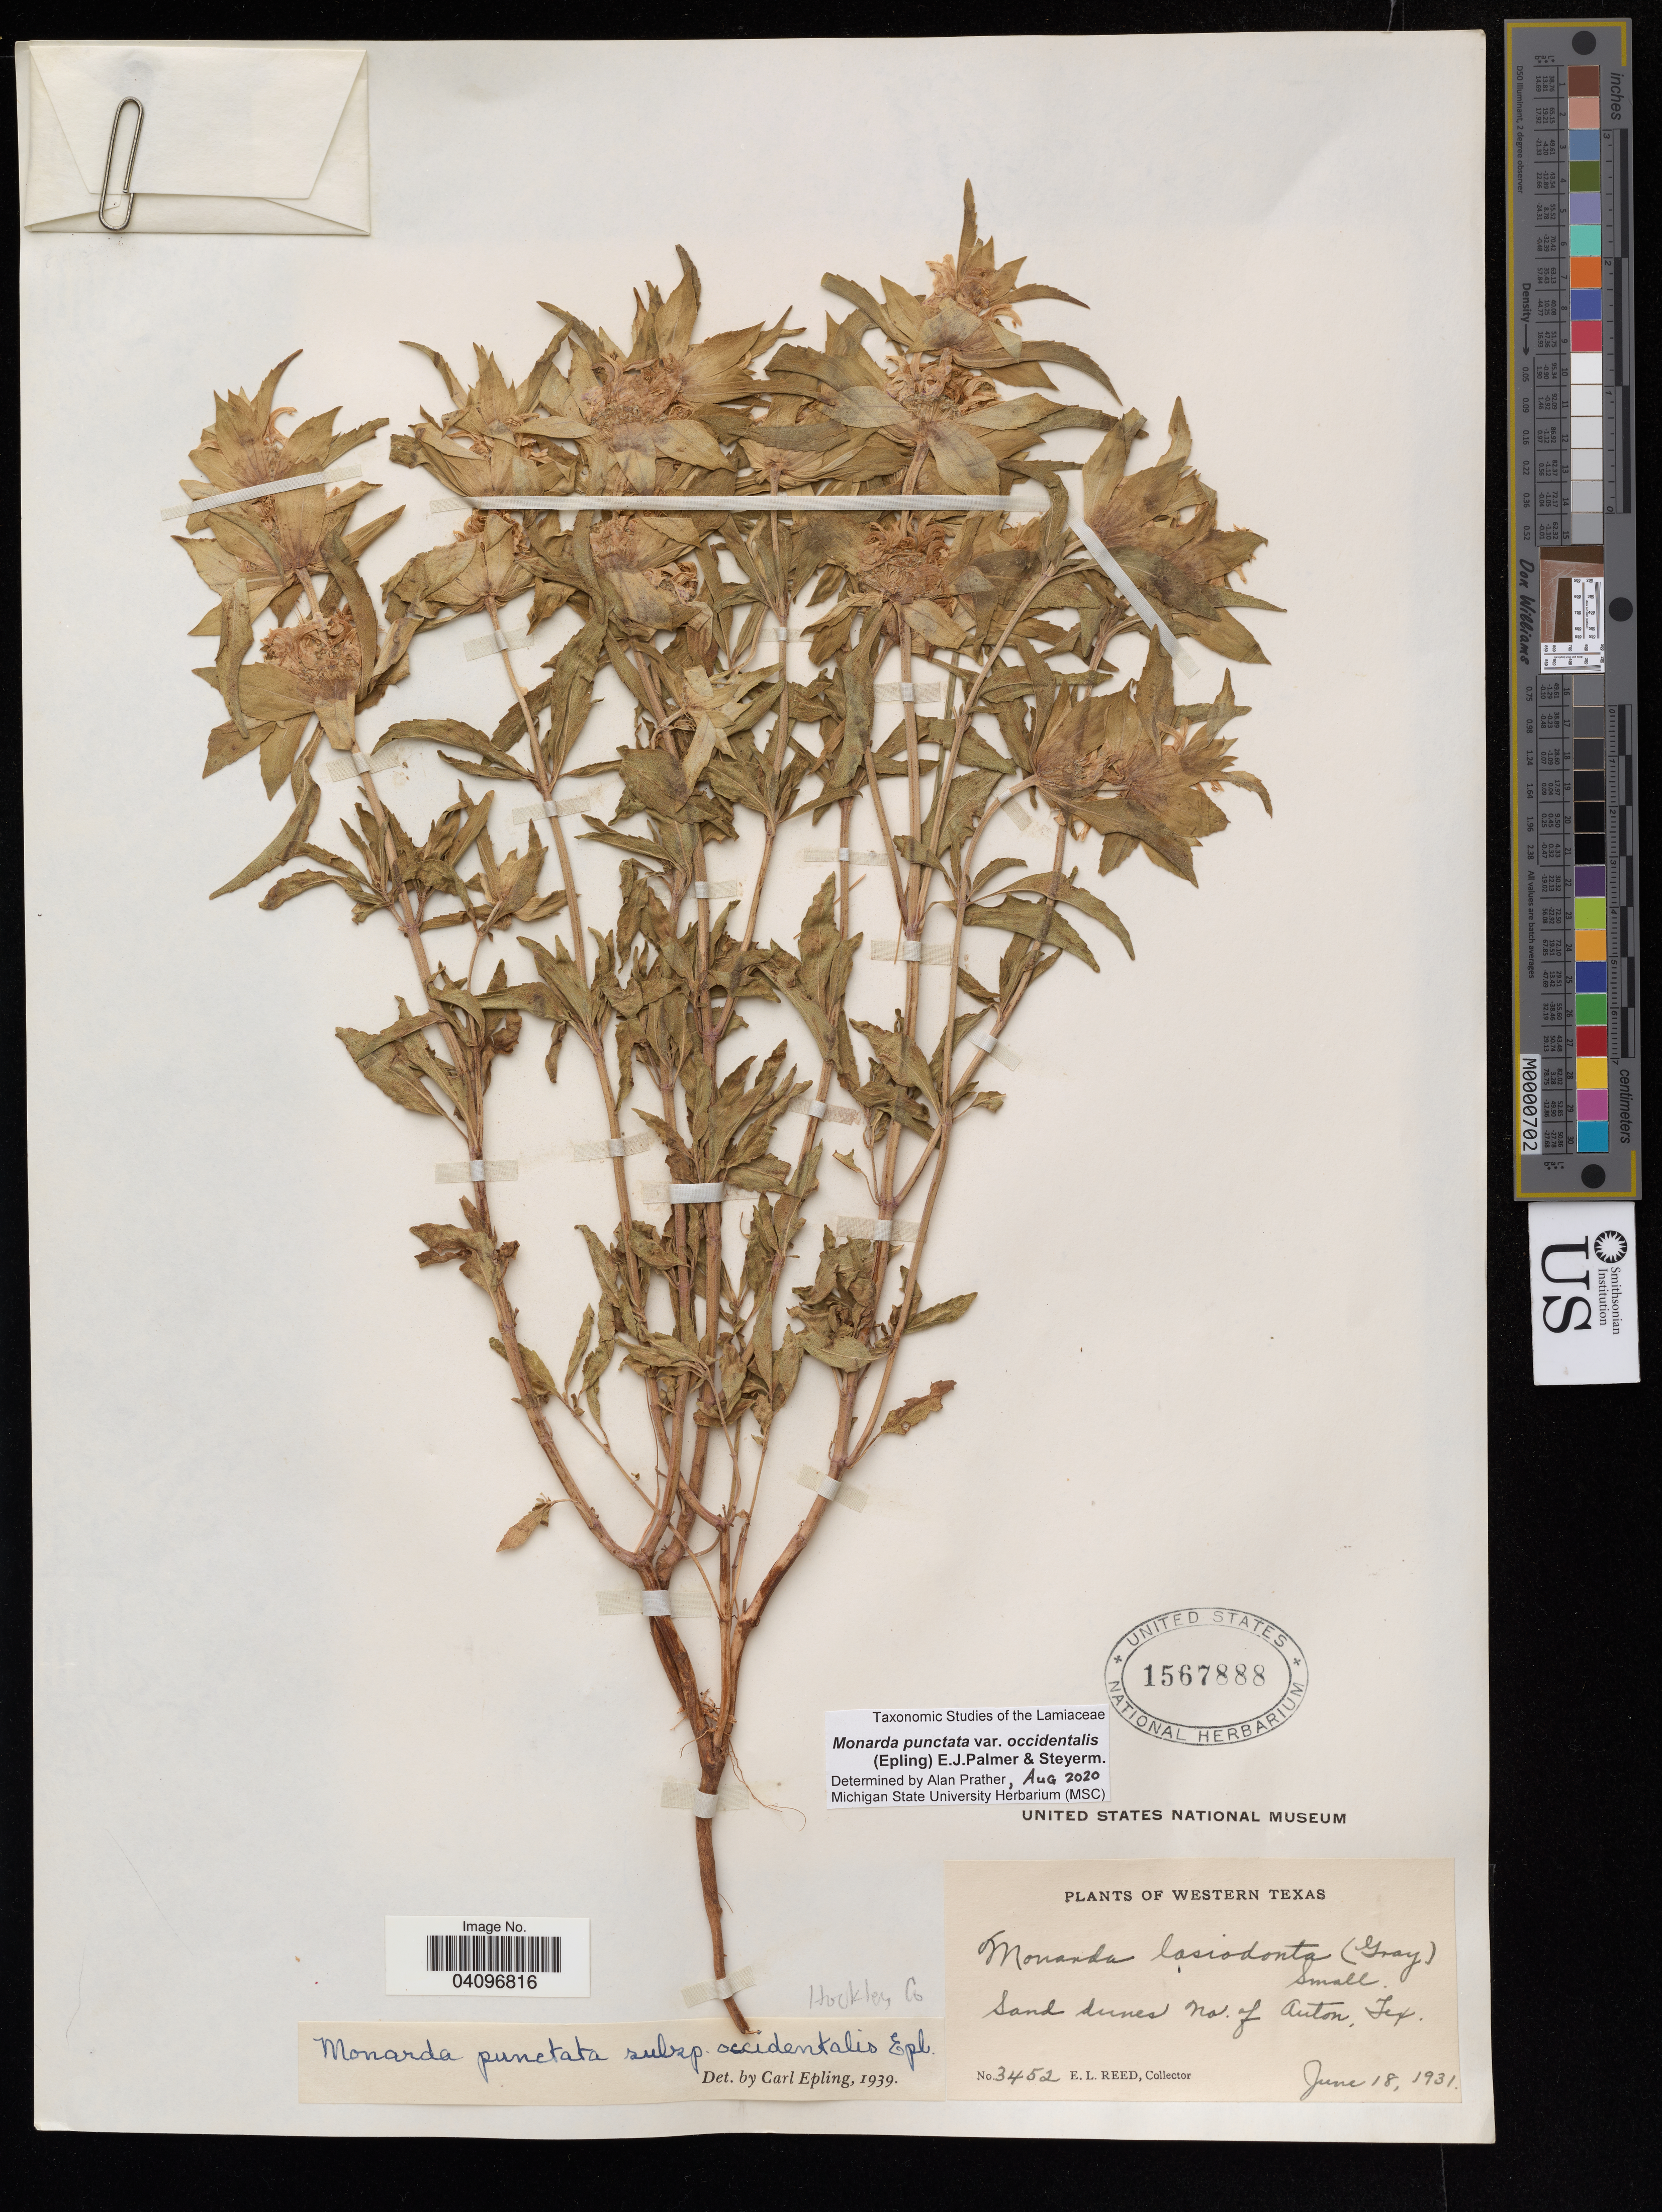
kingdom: Plantae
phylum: Tracheophyta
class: Magnoliopsida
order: Lamiales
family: Lamiaceae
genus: Monarda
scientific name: Monarda punctata var. occidentalis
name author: (Epling) E.J. Palmer & Steyerm.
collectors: E. Reed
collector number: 3452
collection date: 1931-06-18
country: United States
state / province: Texas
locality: Western Texas. No. of Auton.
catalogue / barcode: US 1567888